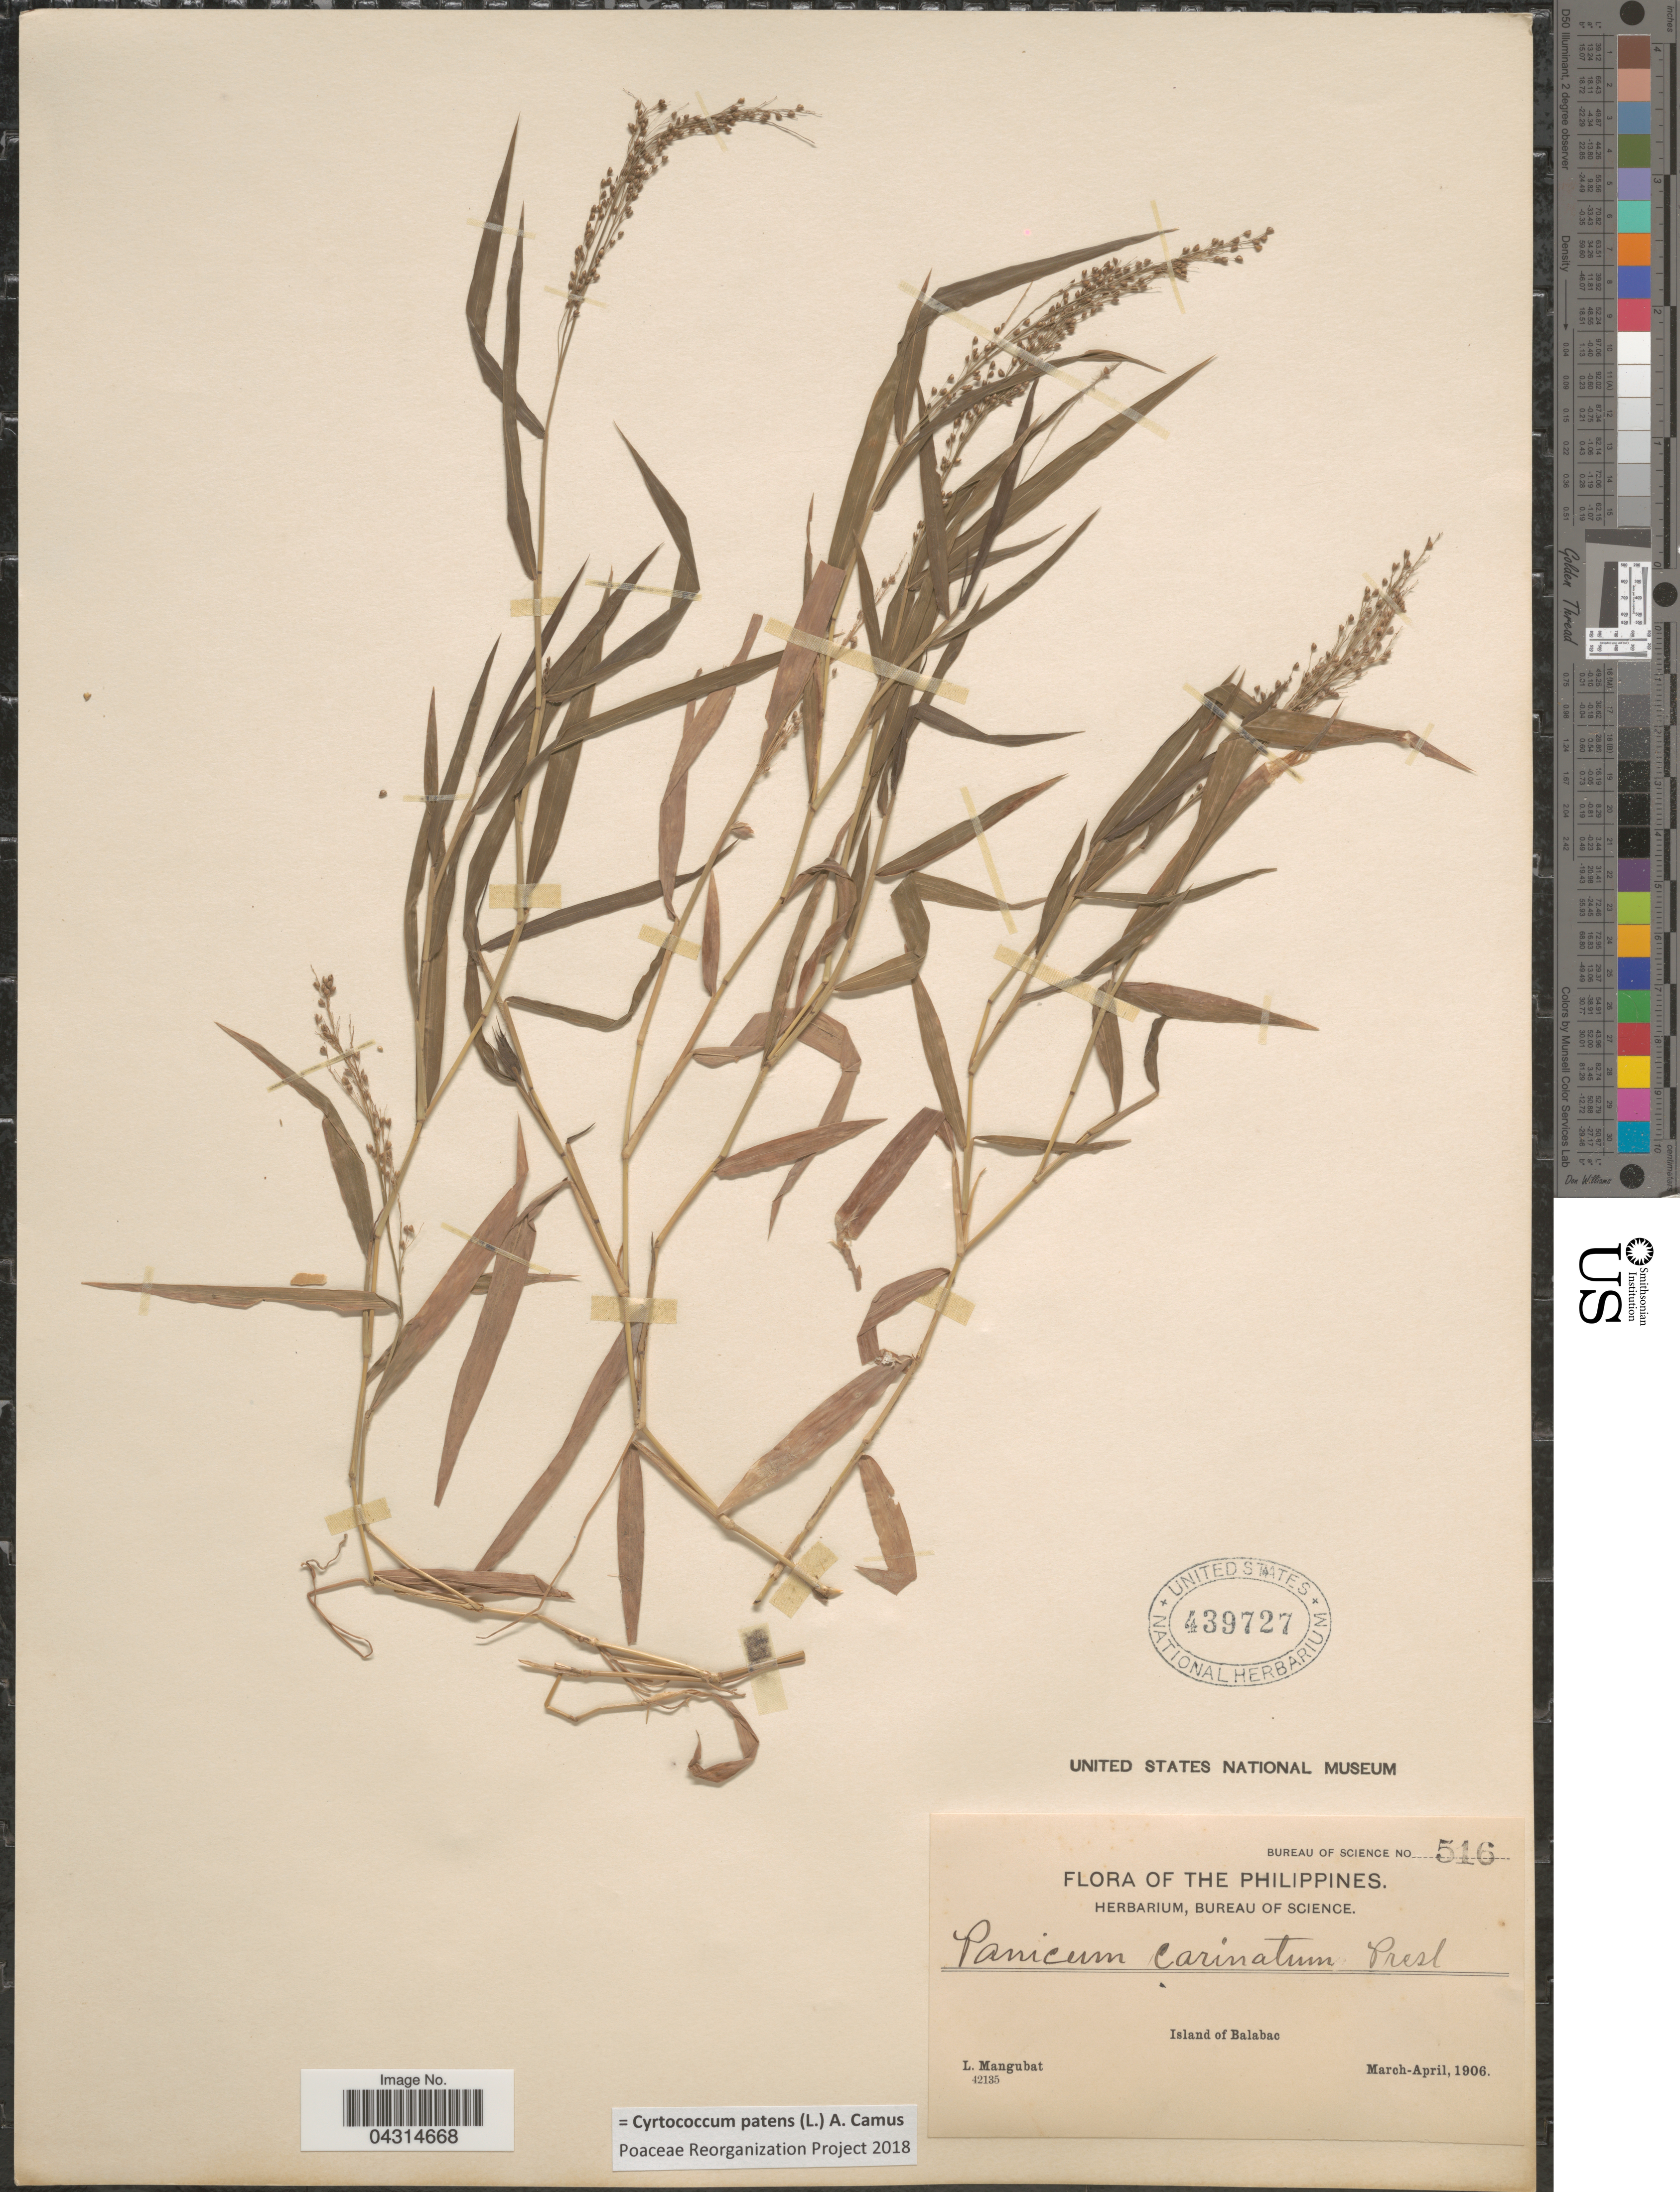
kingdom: Plantae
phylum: Tracheophyta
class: Liliopsida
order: Poales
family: Poaceae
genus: Cyrtococcum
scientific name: Cyrtococcum patens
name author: (L.) A. Camus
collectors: L. Mangubat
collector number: Bureau of Science 516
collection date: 1906-03/1906-04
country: Philippines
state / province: Mimaropa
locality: Island of Balabac.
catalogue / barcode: US 439727